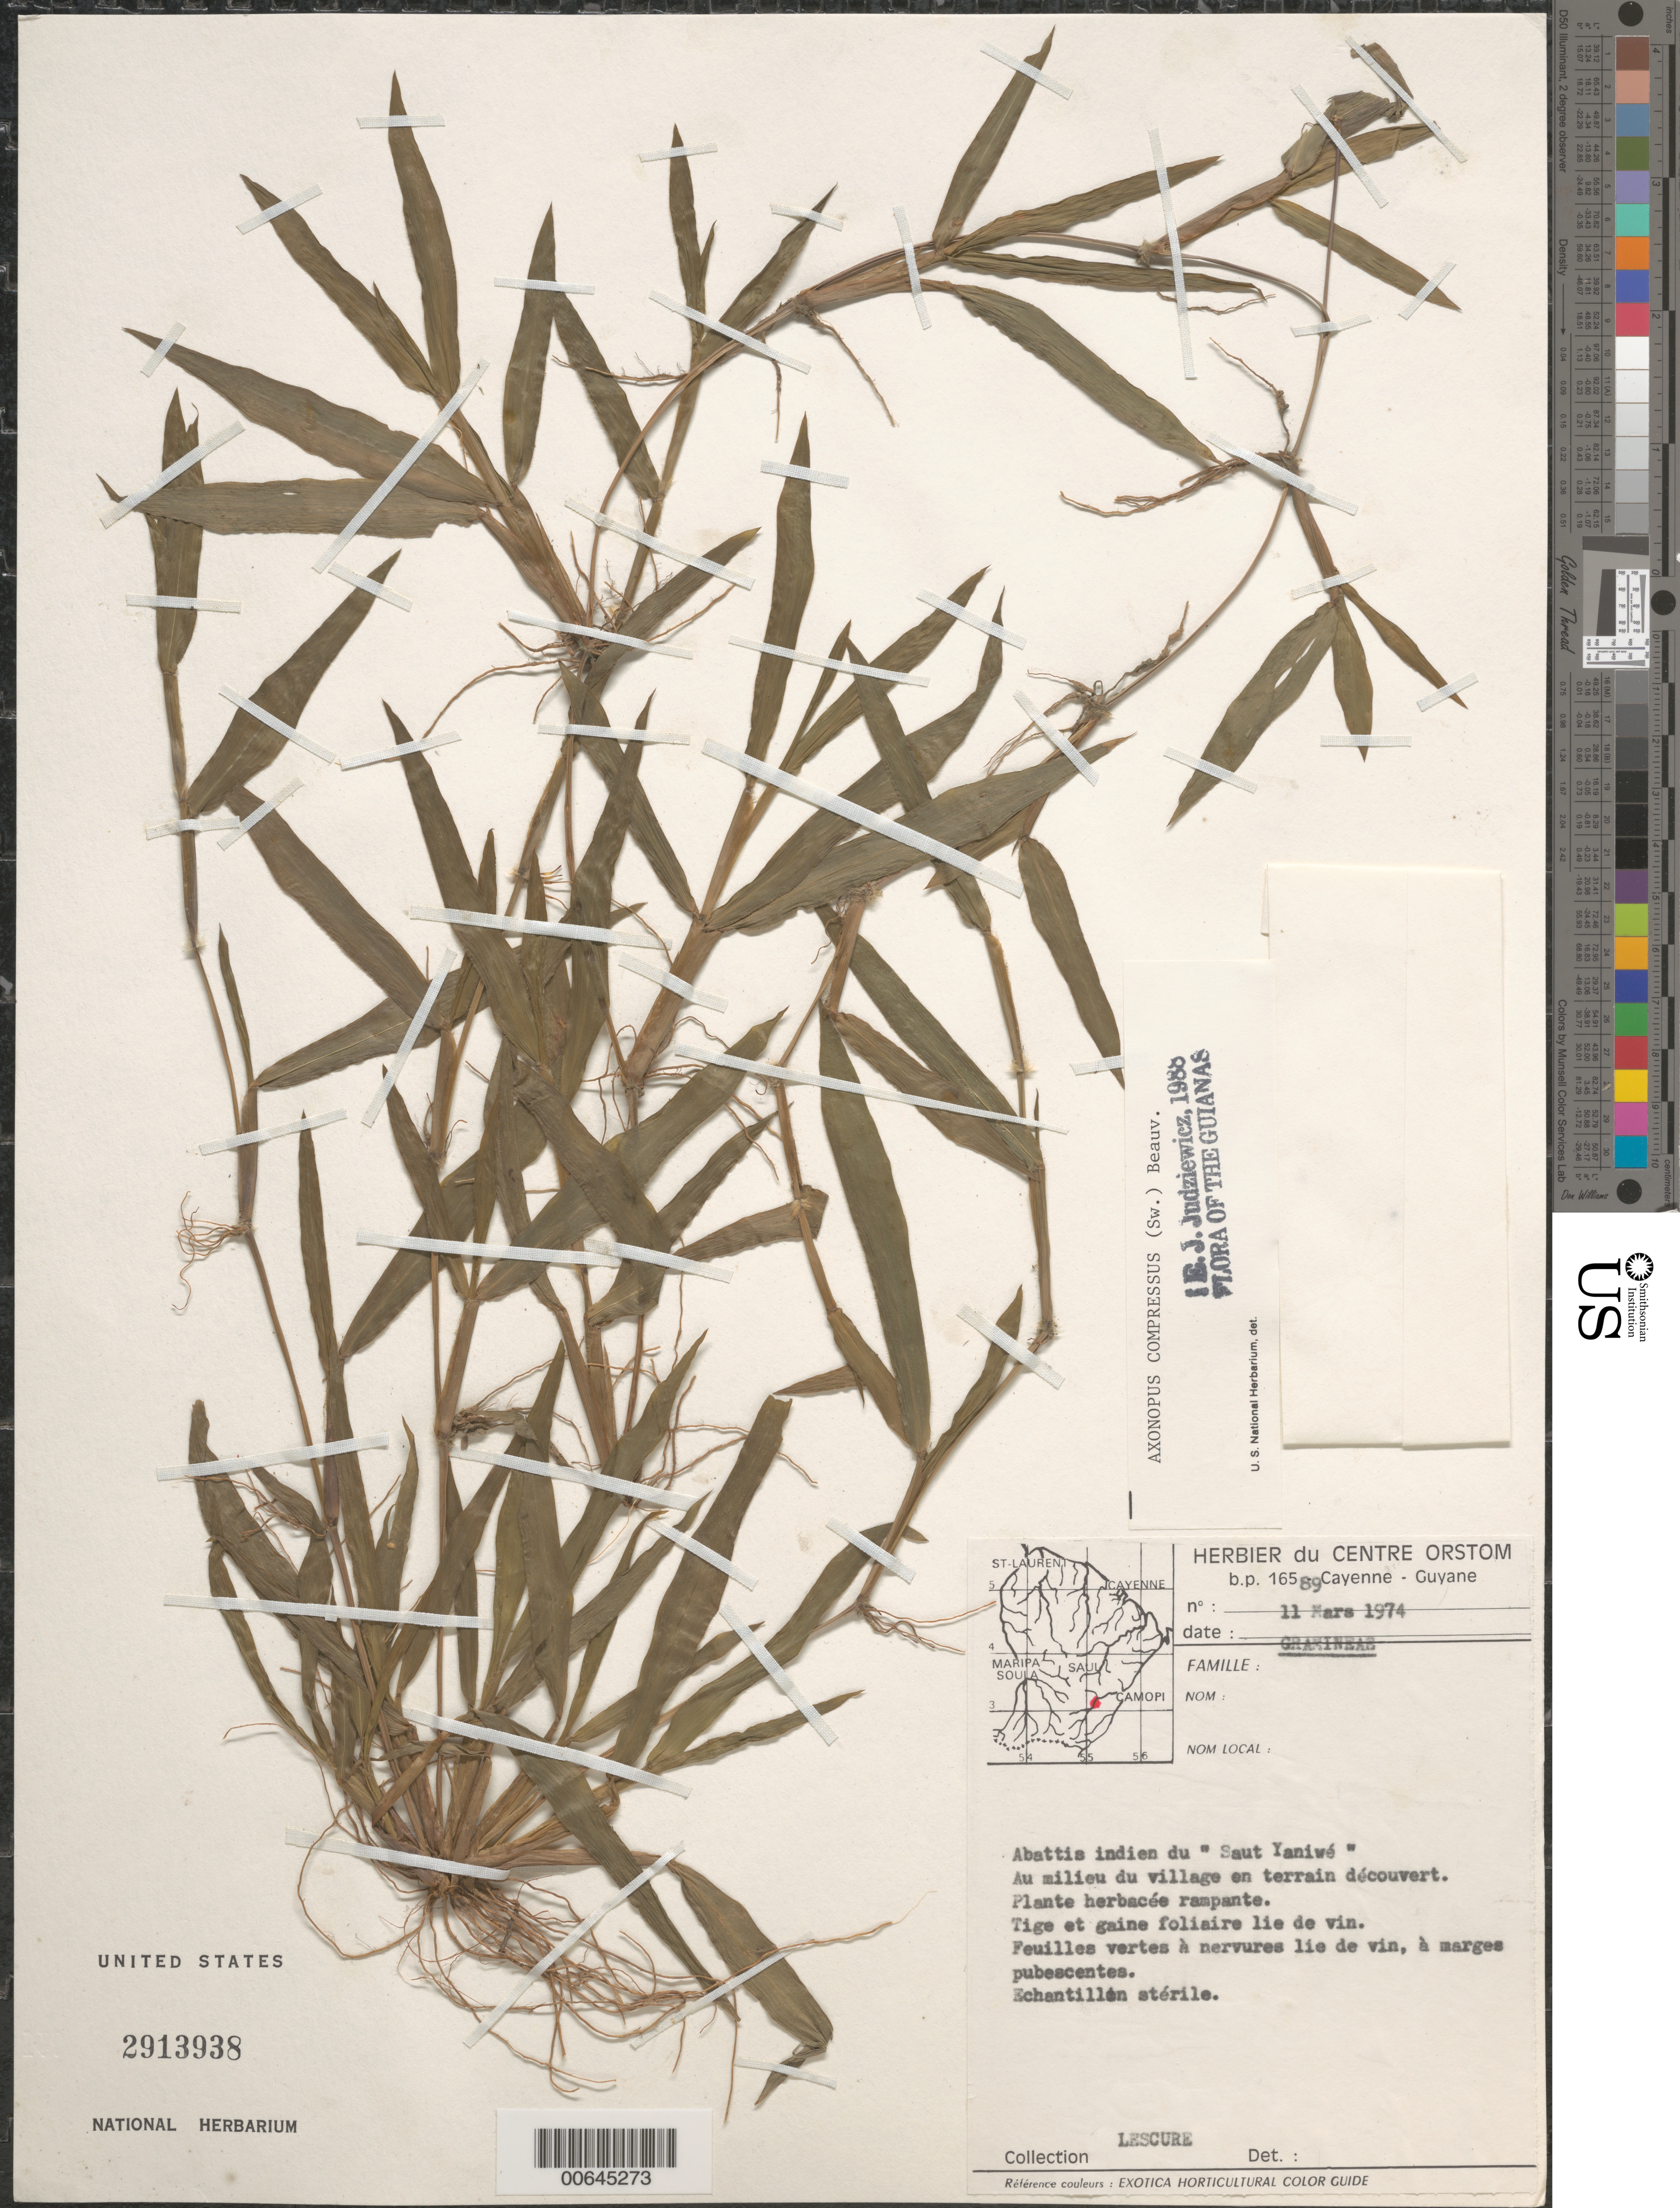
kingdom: Plantae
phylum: Tracheophyta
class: Liliopsida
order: Poales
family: Poaceae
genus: Axonopus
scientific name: Axonopus compressus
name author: (Sw.) P. Beauv.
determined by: Judziewicz, E. J.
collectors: J.-P. Lescure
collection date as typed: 11-Mar-74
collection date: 1974-03-11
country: French Guiana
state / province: Cayenne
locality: Cayenne, abattis indien du "Saut Yaniwé"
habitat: Au millieu du village en terrain découvert.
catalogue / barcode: US 2913938